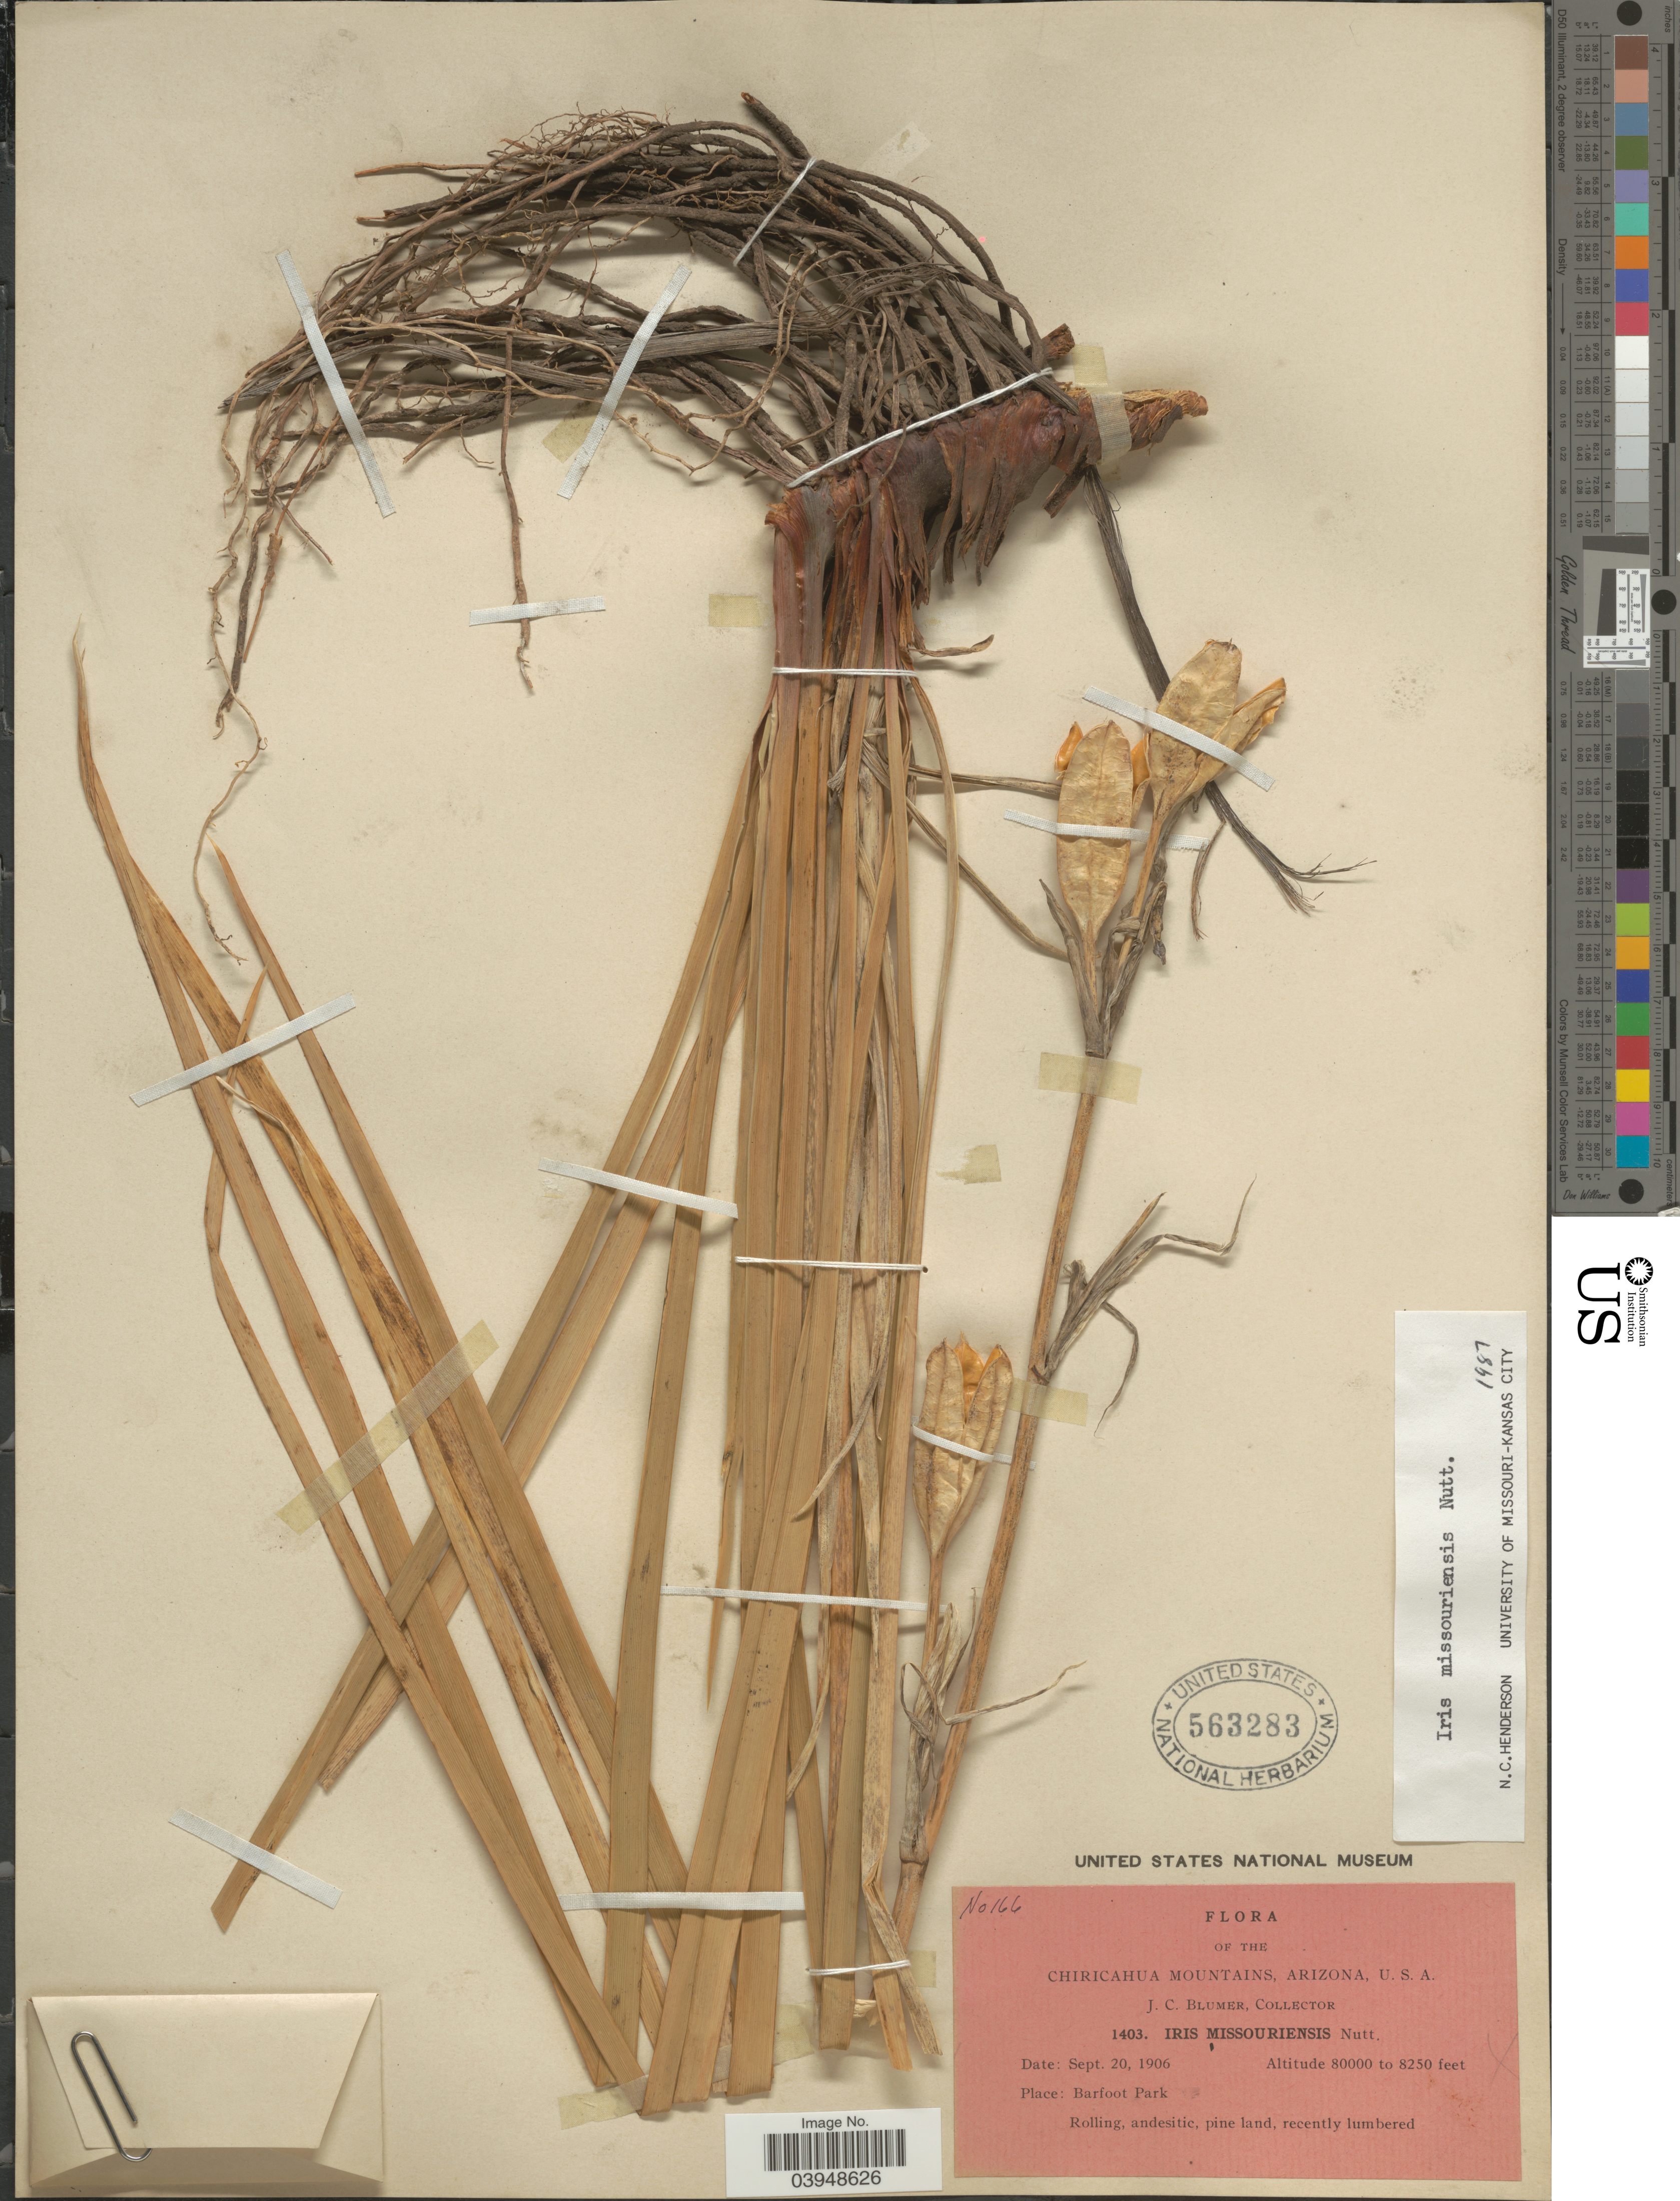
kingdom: Plantae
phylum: Tracheophyta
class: Liliopsida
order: Asparagales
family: Iridaceae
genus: Iris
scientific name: Iris missouriensis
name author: Nutt.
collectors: J. C. Blumer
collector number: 1403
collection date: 1906-09-20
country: United States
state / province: Arizona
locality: Chiricahua Mountains. Barfoot Park.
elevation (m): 2515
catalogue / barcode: US 563283